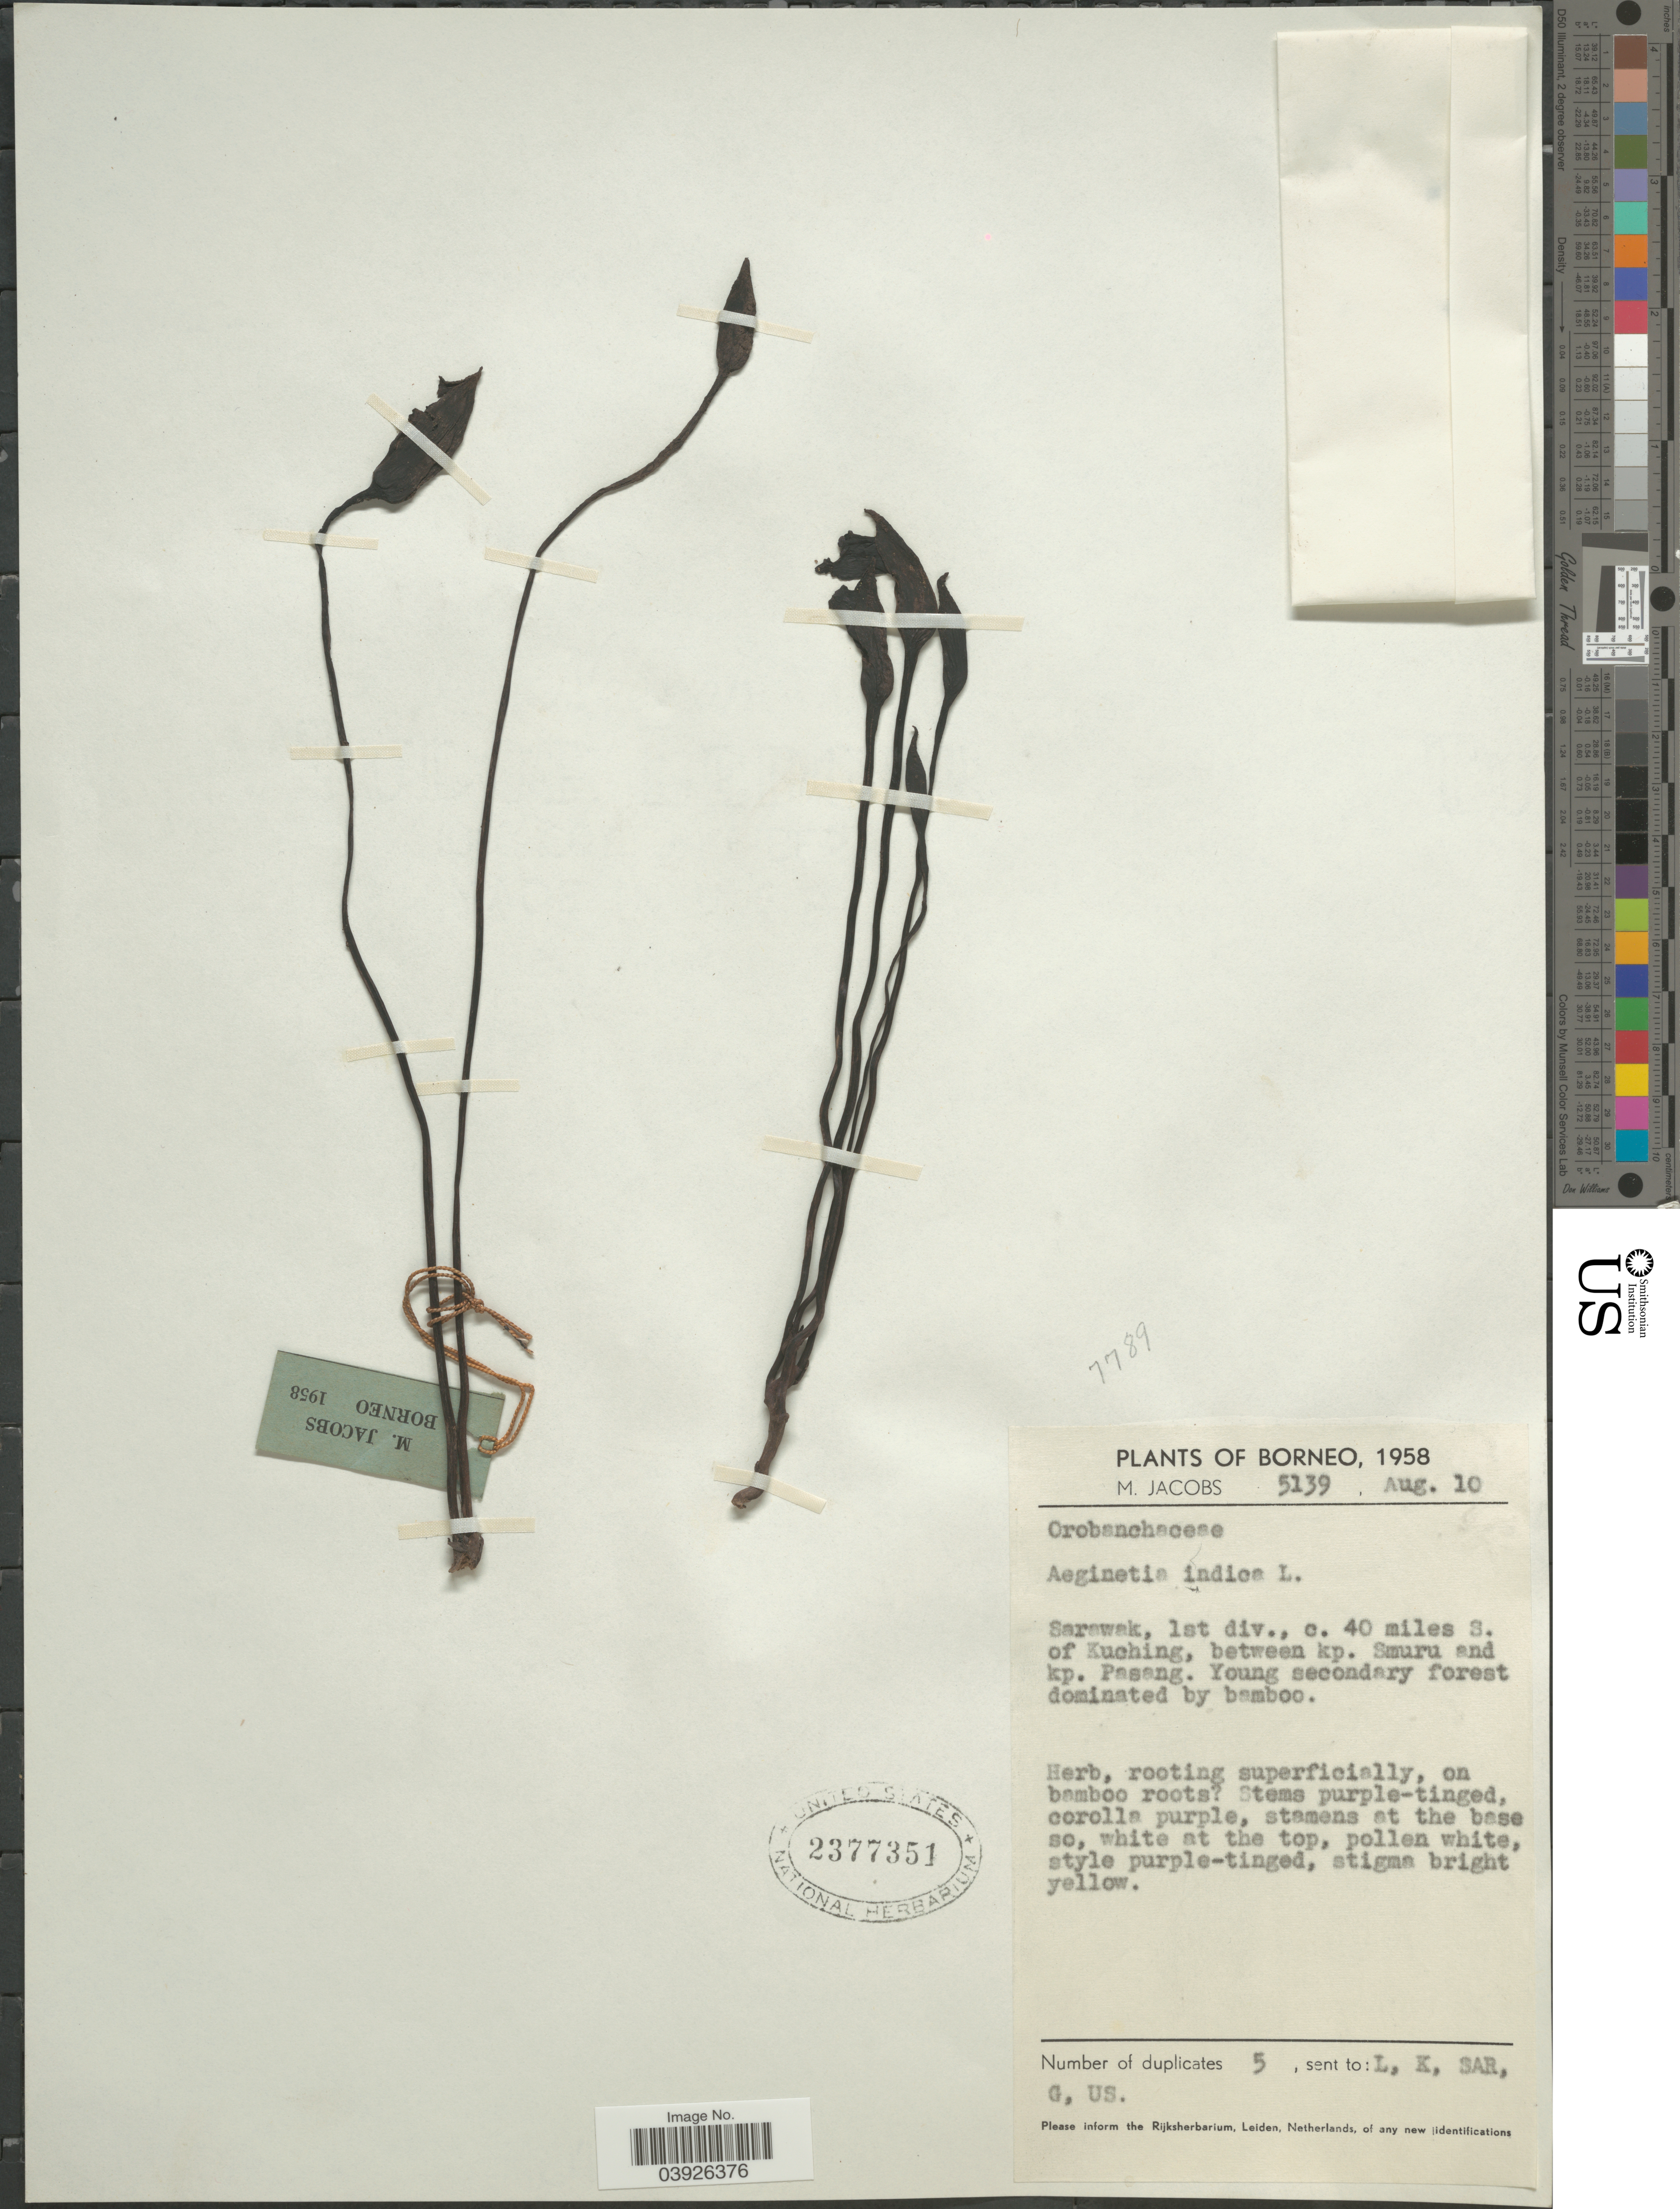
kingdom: Plantae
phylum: Tracheophyta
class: Magnoliopsida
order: Lamiales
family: Orobanchaceae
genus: Aeginetia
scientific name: Aeginetia indica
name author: L.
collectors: M. Jacobs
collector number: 5139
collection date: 1958-08-10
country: Malaysia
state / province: Sarawak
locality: Borneo. 1st div., c. 40 miles S. of Kuching, between kp. Smuru and kp. Pasang.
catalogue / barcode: US 2377351